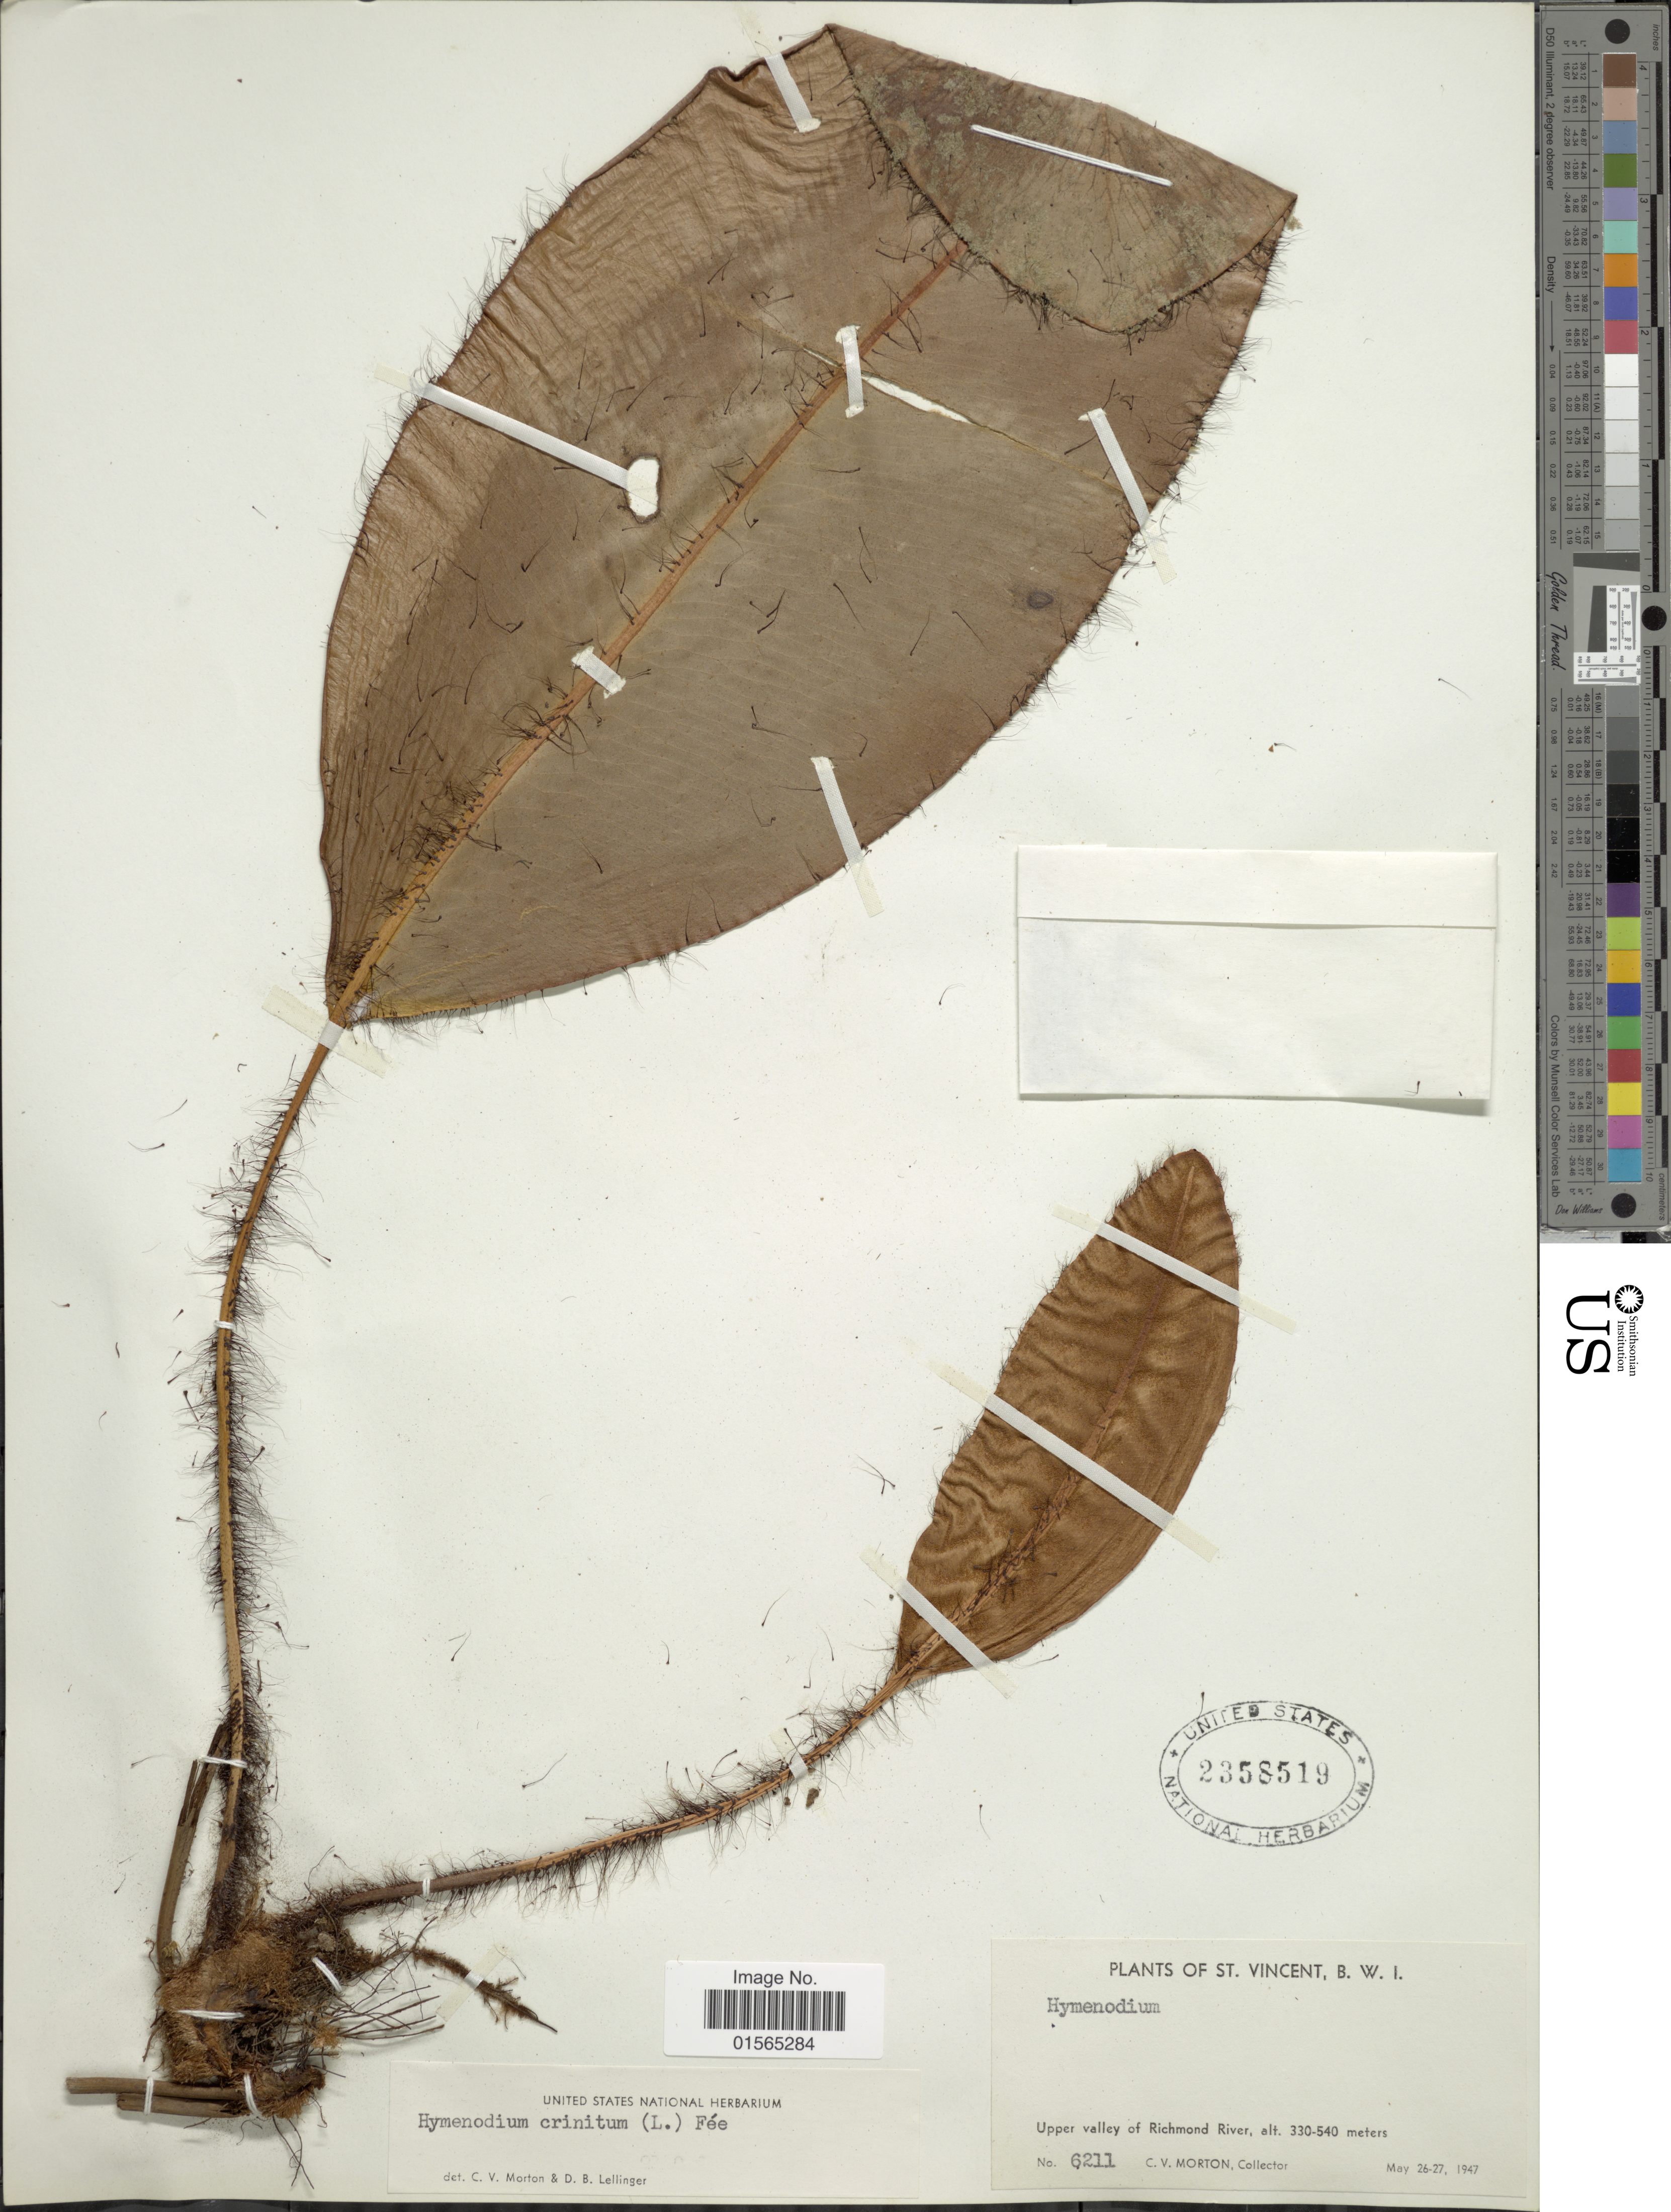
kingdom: Plantae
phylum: Tracheophyta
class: Polypodiopsida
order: Polypodiales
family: Dryopteridaceae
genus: Elaphoglossum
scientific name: Elaphoglossum crinitum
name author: (L.) Christ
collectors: C. V. Morton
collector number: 6211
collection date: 1947-05-26/1947-05-27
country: St. Vincent - Grenadines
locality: St. Vincent, upper valley of Richmond River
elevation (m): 330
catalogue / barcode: US 2358519